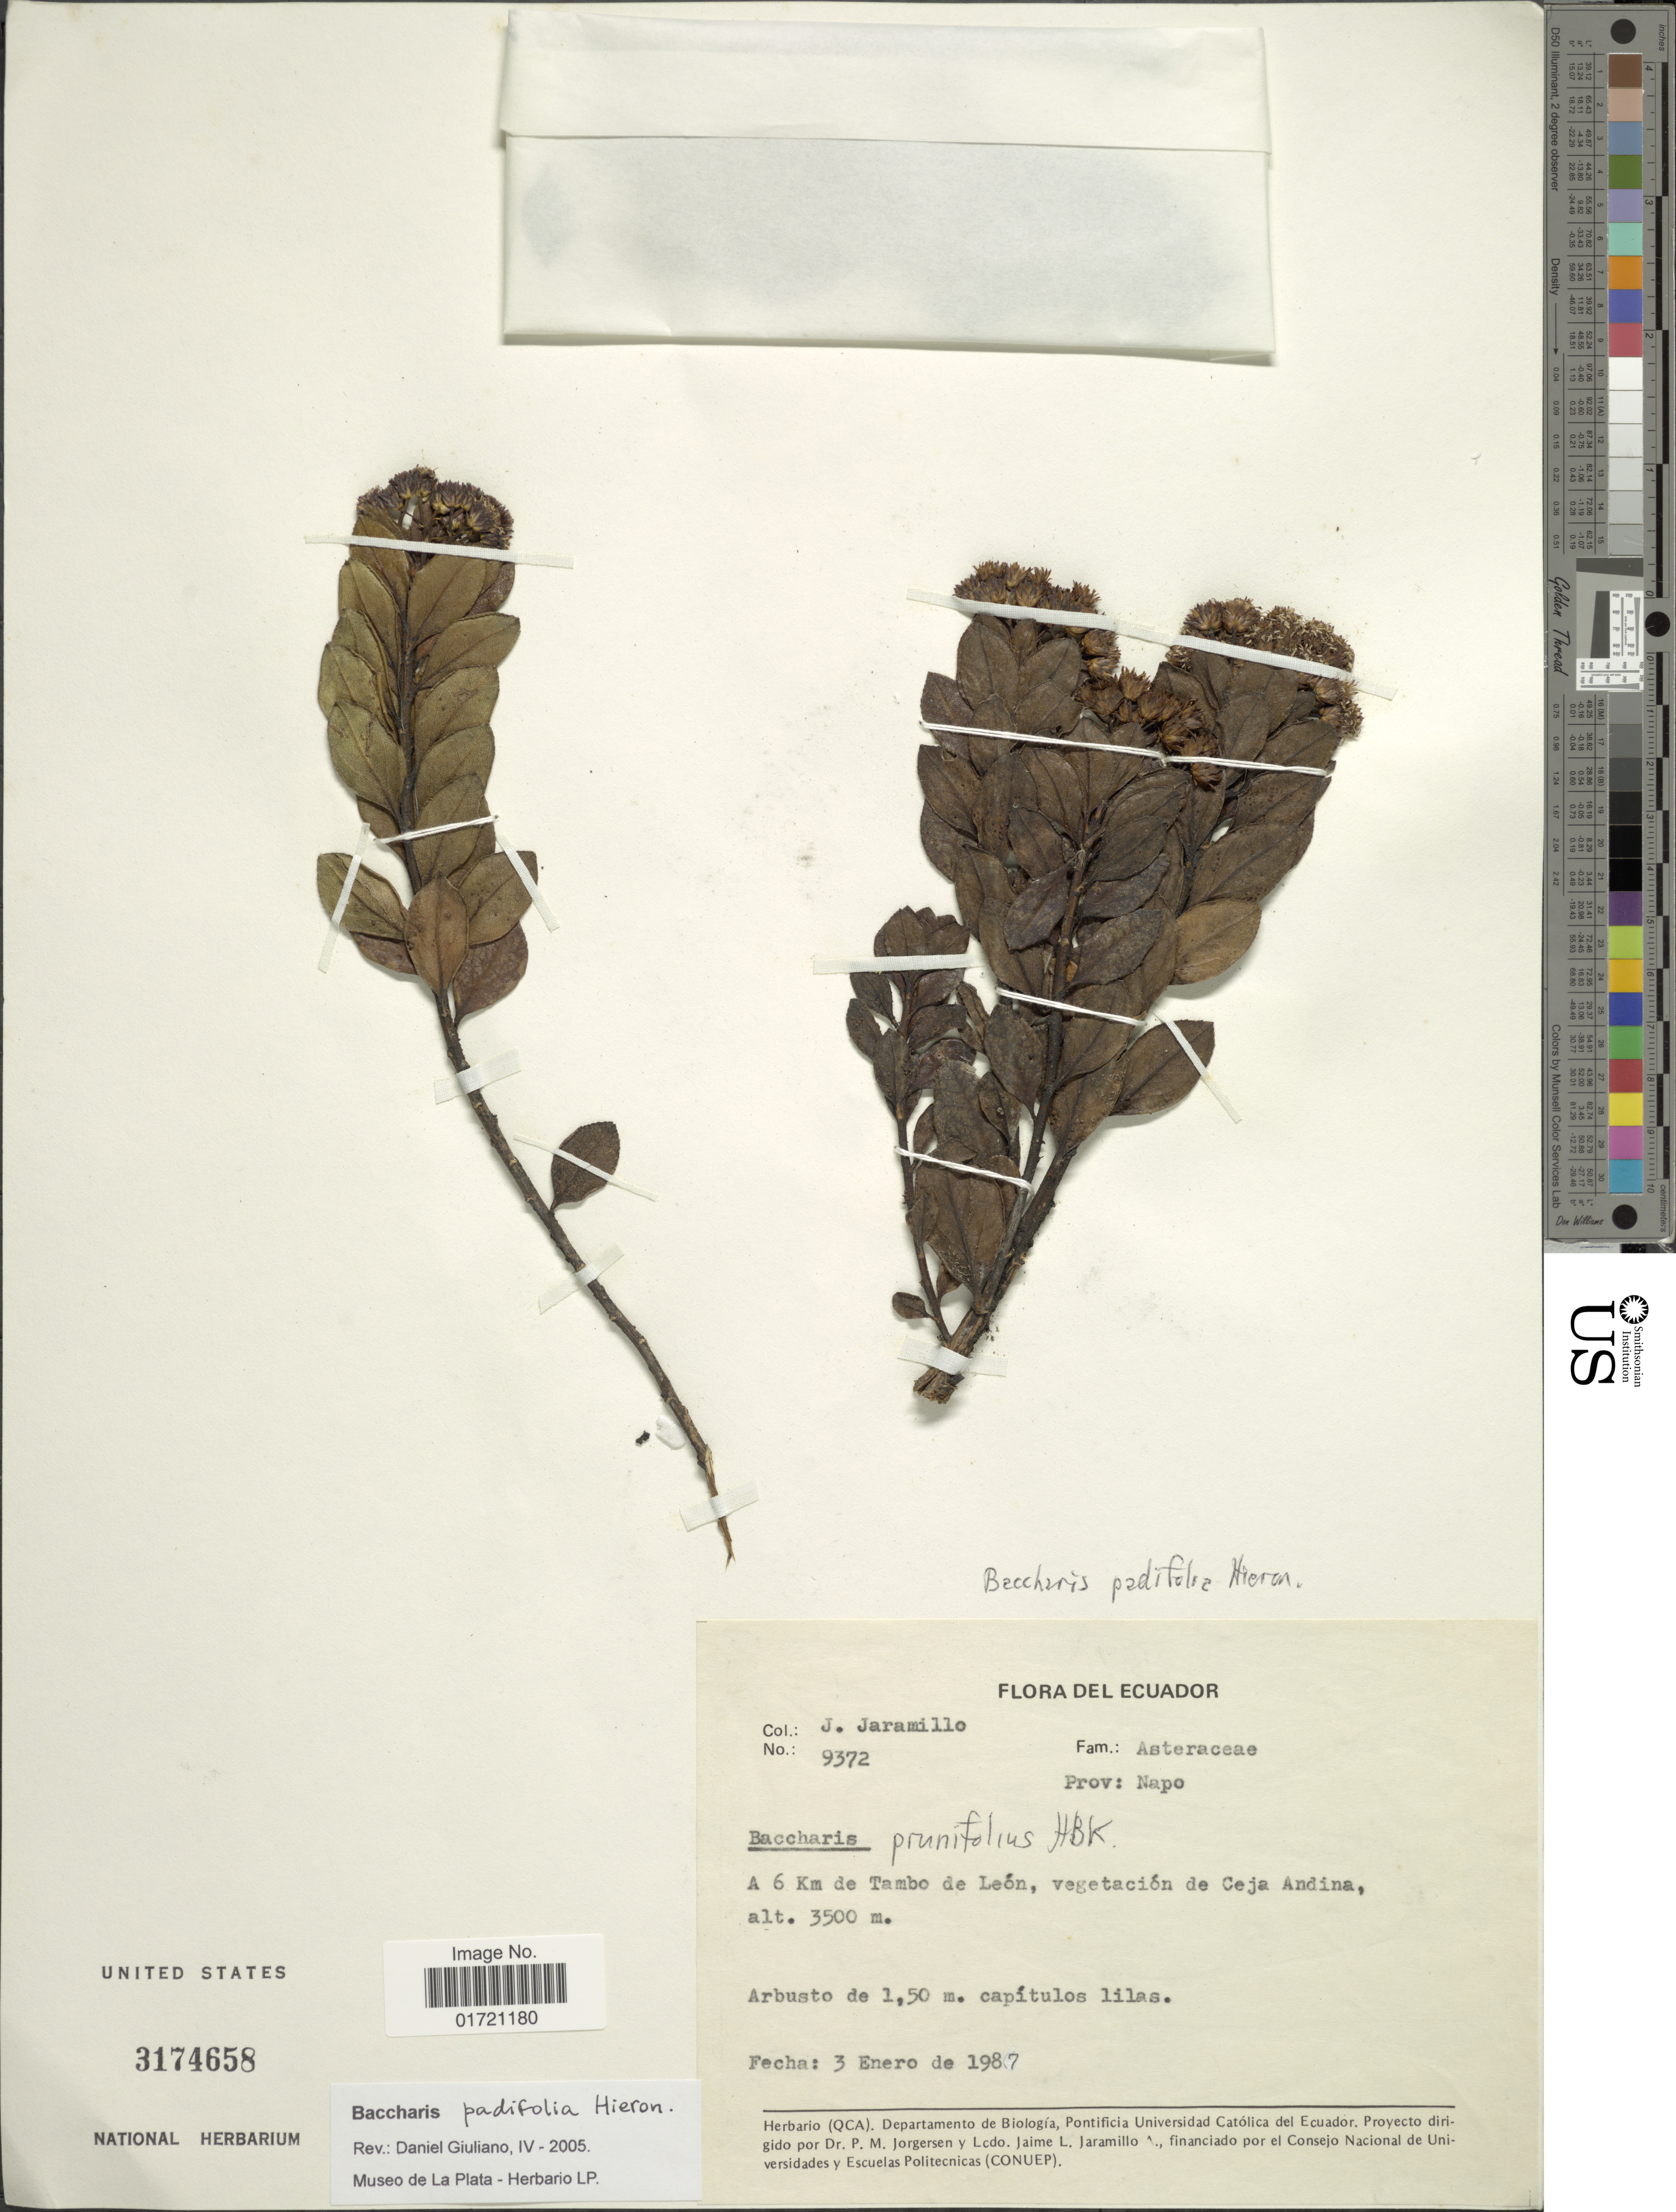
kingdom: Plantae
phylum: Tracheophyta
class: Magnoliopsida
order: Asterales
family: Asteraceae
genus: Baccharis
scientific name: Baccharis padifolia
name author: Hieron.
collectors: J. Jaramillo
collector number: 9372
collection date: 1987-01-03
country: Ecuador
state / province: Napo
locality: Prov: Napo. A 6 Km de Tambo de León, vegetación de Ceja Andina.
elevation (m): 3500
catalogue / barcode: US 3174658